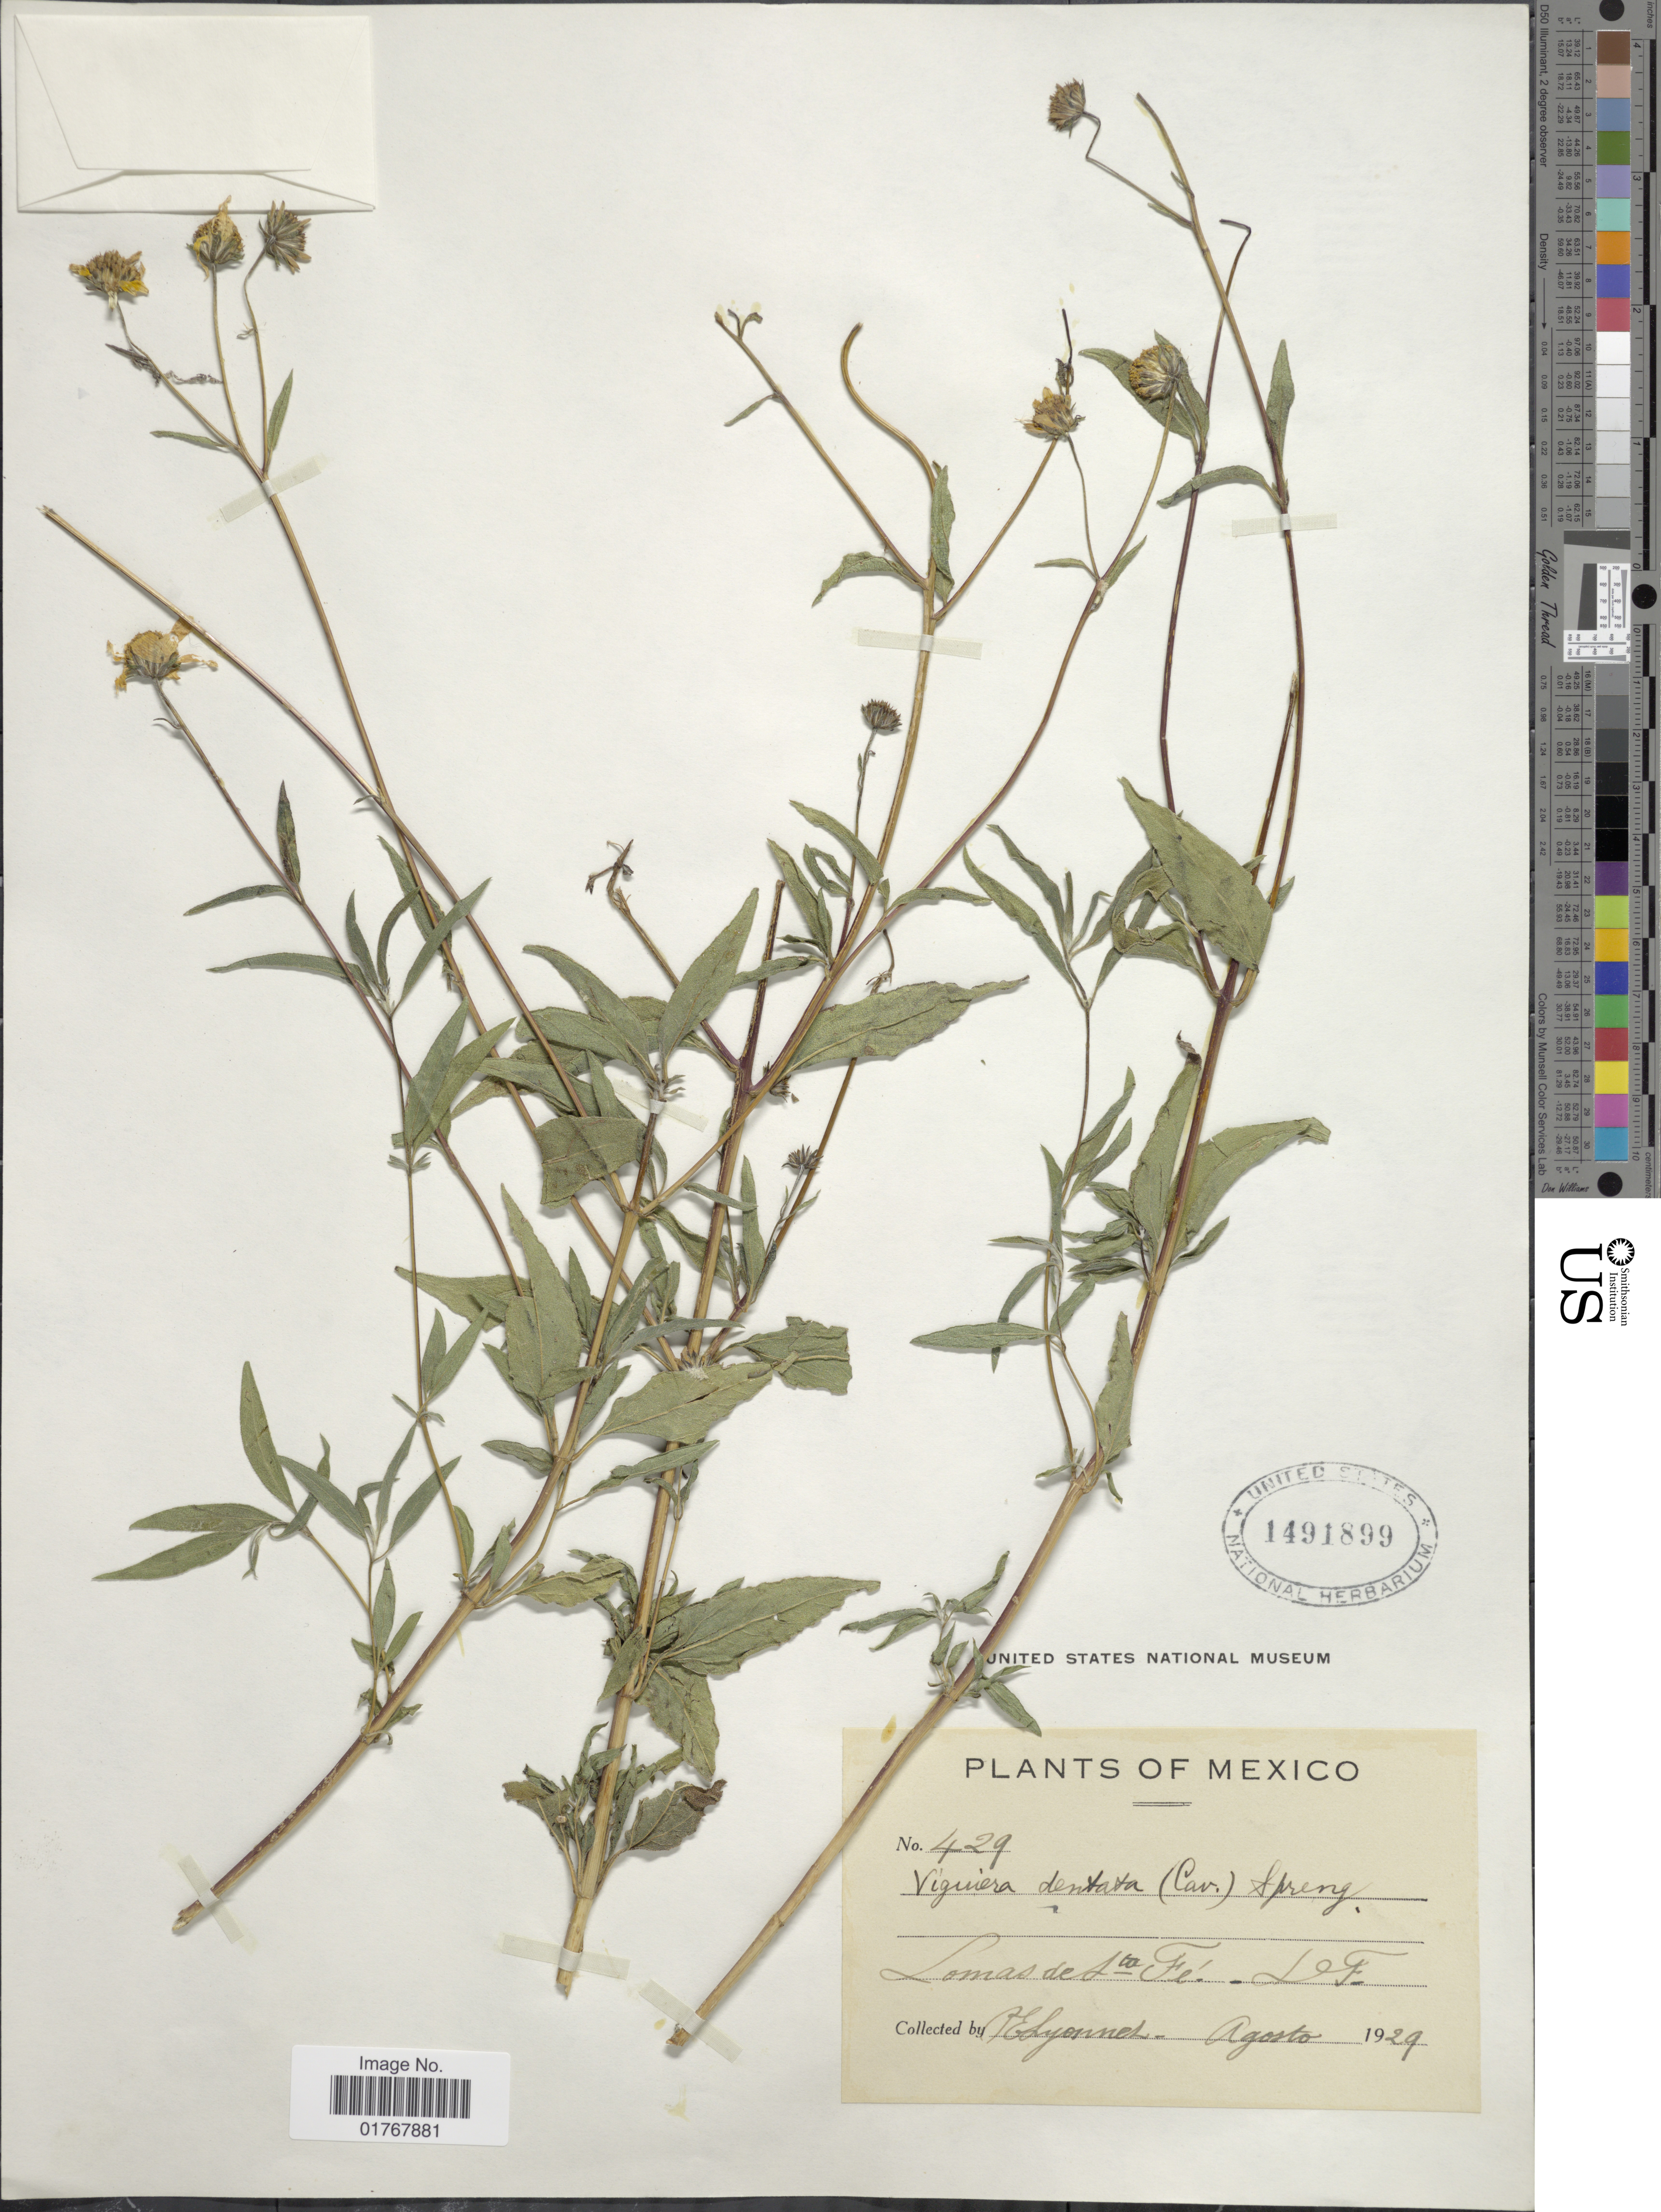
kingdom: Plantae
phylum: Tracheophyta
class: Magnoliopsida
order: Asterales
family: Asteraceae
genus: Viguiera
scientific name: Viguiera dentata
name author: (Cav.) Spreng.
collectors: H. Lyonnet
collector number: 429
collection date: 1929-08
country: Mexico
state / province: Distrito Federal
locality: Loma de Sta Fé - D.F.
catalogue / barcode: US 1491899